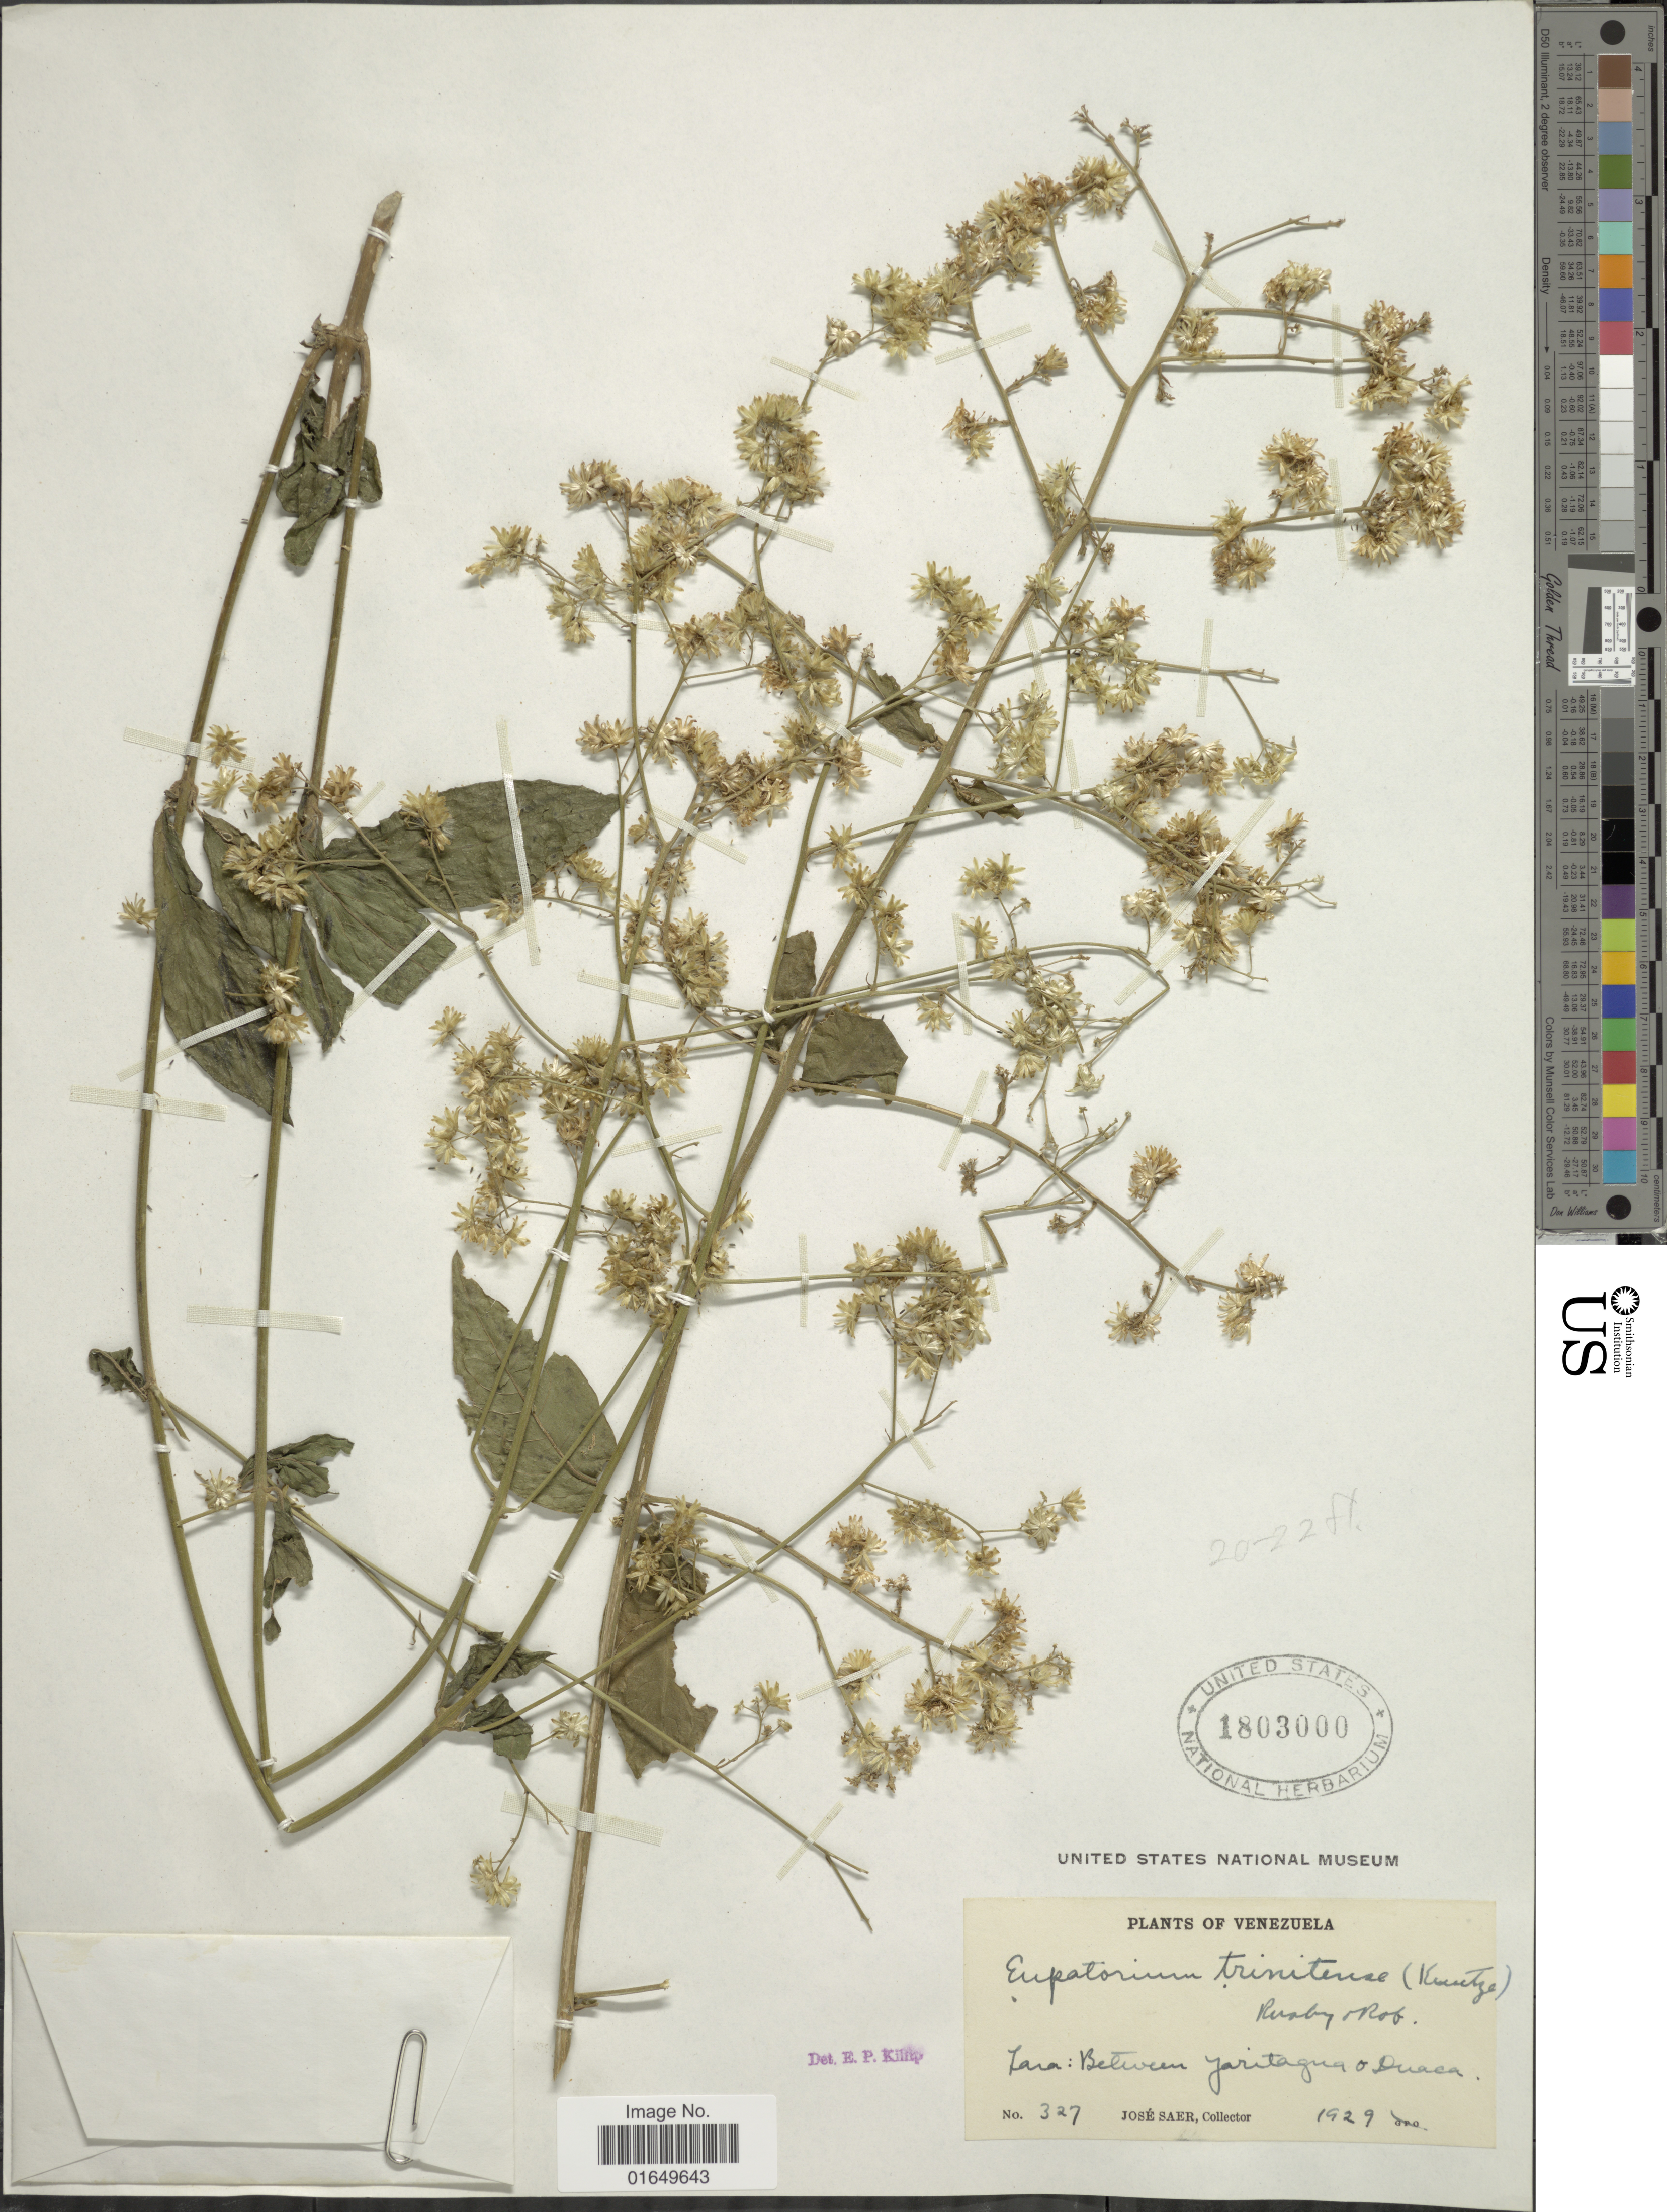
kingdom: Plantae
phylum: Tracheophyta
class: Magnoliopsida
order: Asterales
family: Asteraceae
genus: Ayapana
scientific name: Ayapana trinitensis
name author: (Kuntze) R.M. King & H. Rob.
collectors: J. Saer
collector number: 327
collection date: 1929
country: Venezuela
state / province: Lara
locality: Between Yaritagua & Duaca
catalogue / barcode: US 1803000